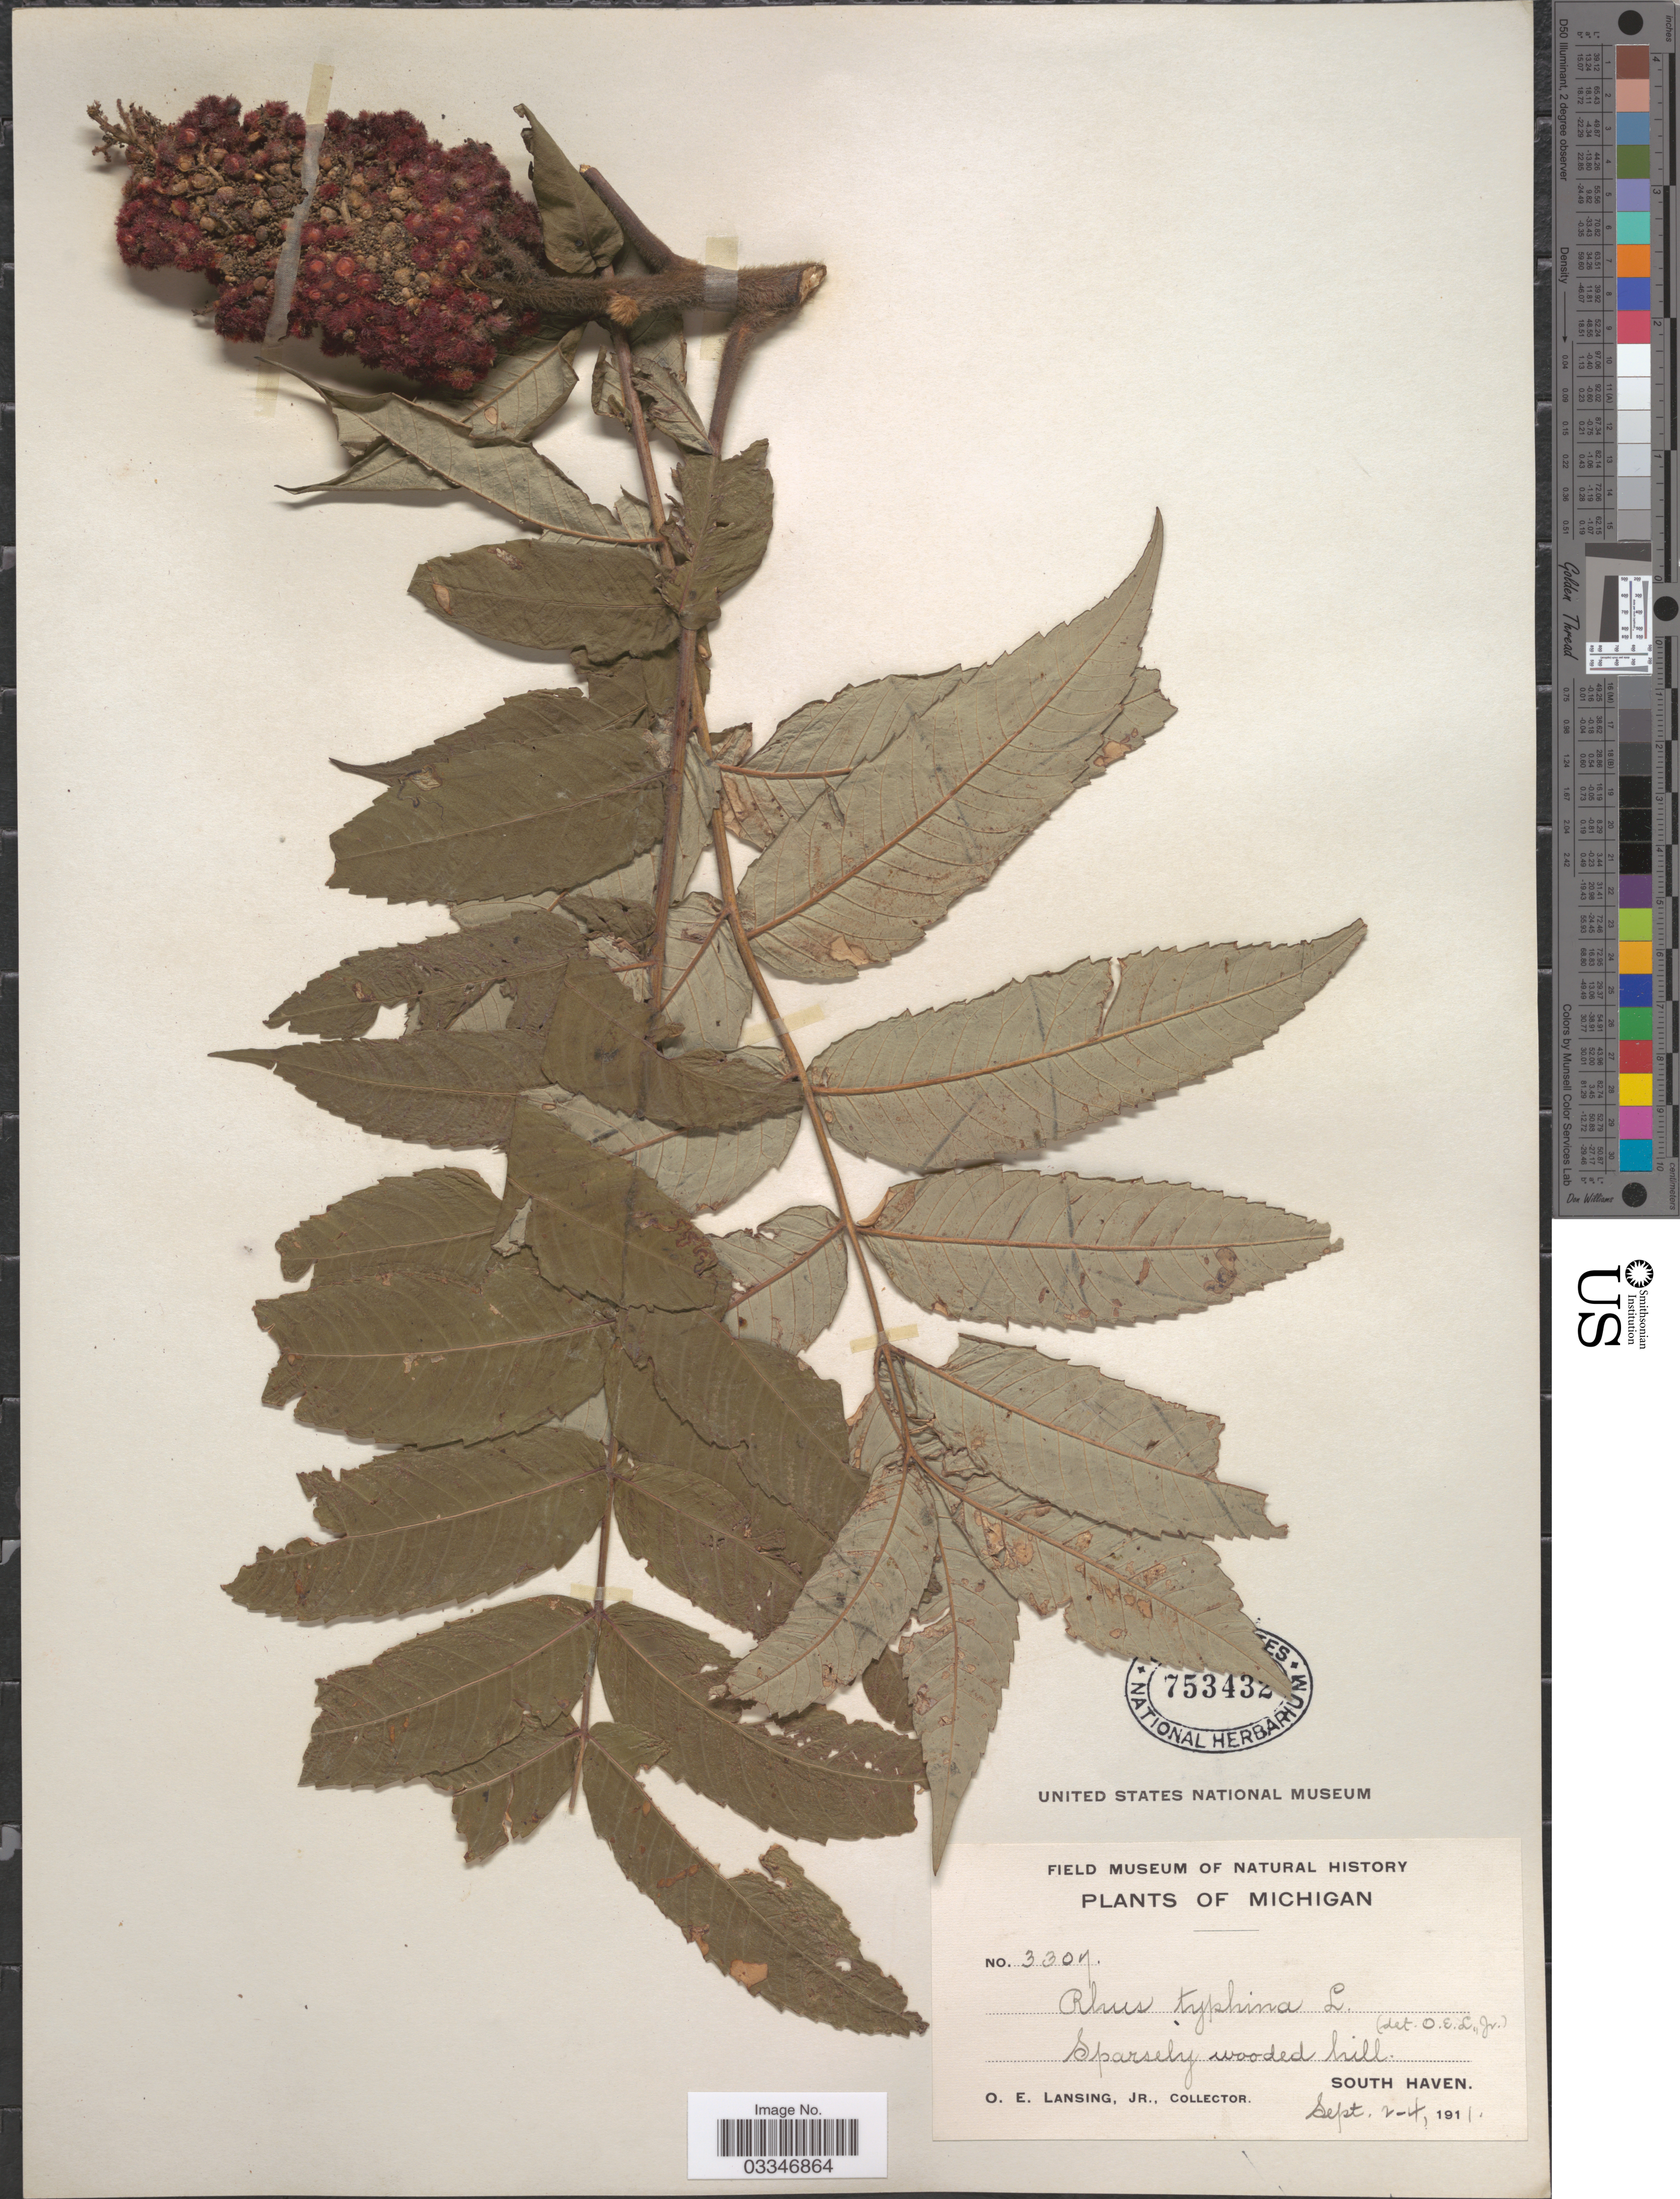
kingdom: Plantae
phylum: Tracheophyta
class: Magnoliopsida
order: Sapindales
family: Anacardiaceae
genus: Rhus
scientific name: Rhus typhina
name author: L.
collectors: O. Lansing Jr.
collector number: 3307*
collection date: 1911-09-02/1911-09-04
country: United States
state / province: Michigan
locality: South Haven.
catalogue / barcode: US 753432